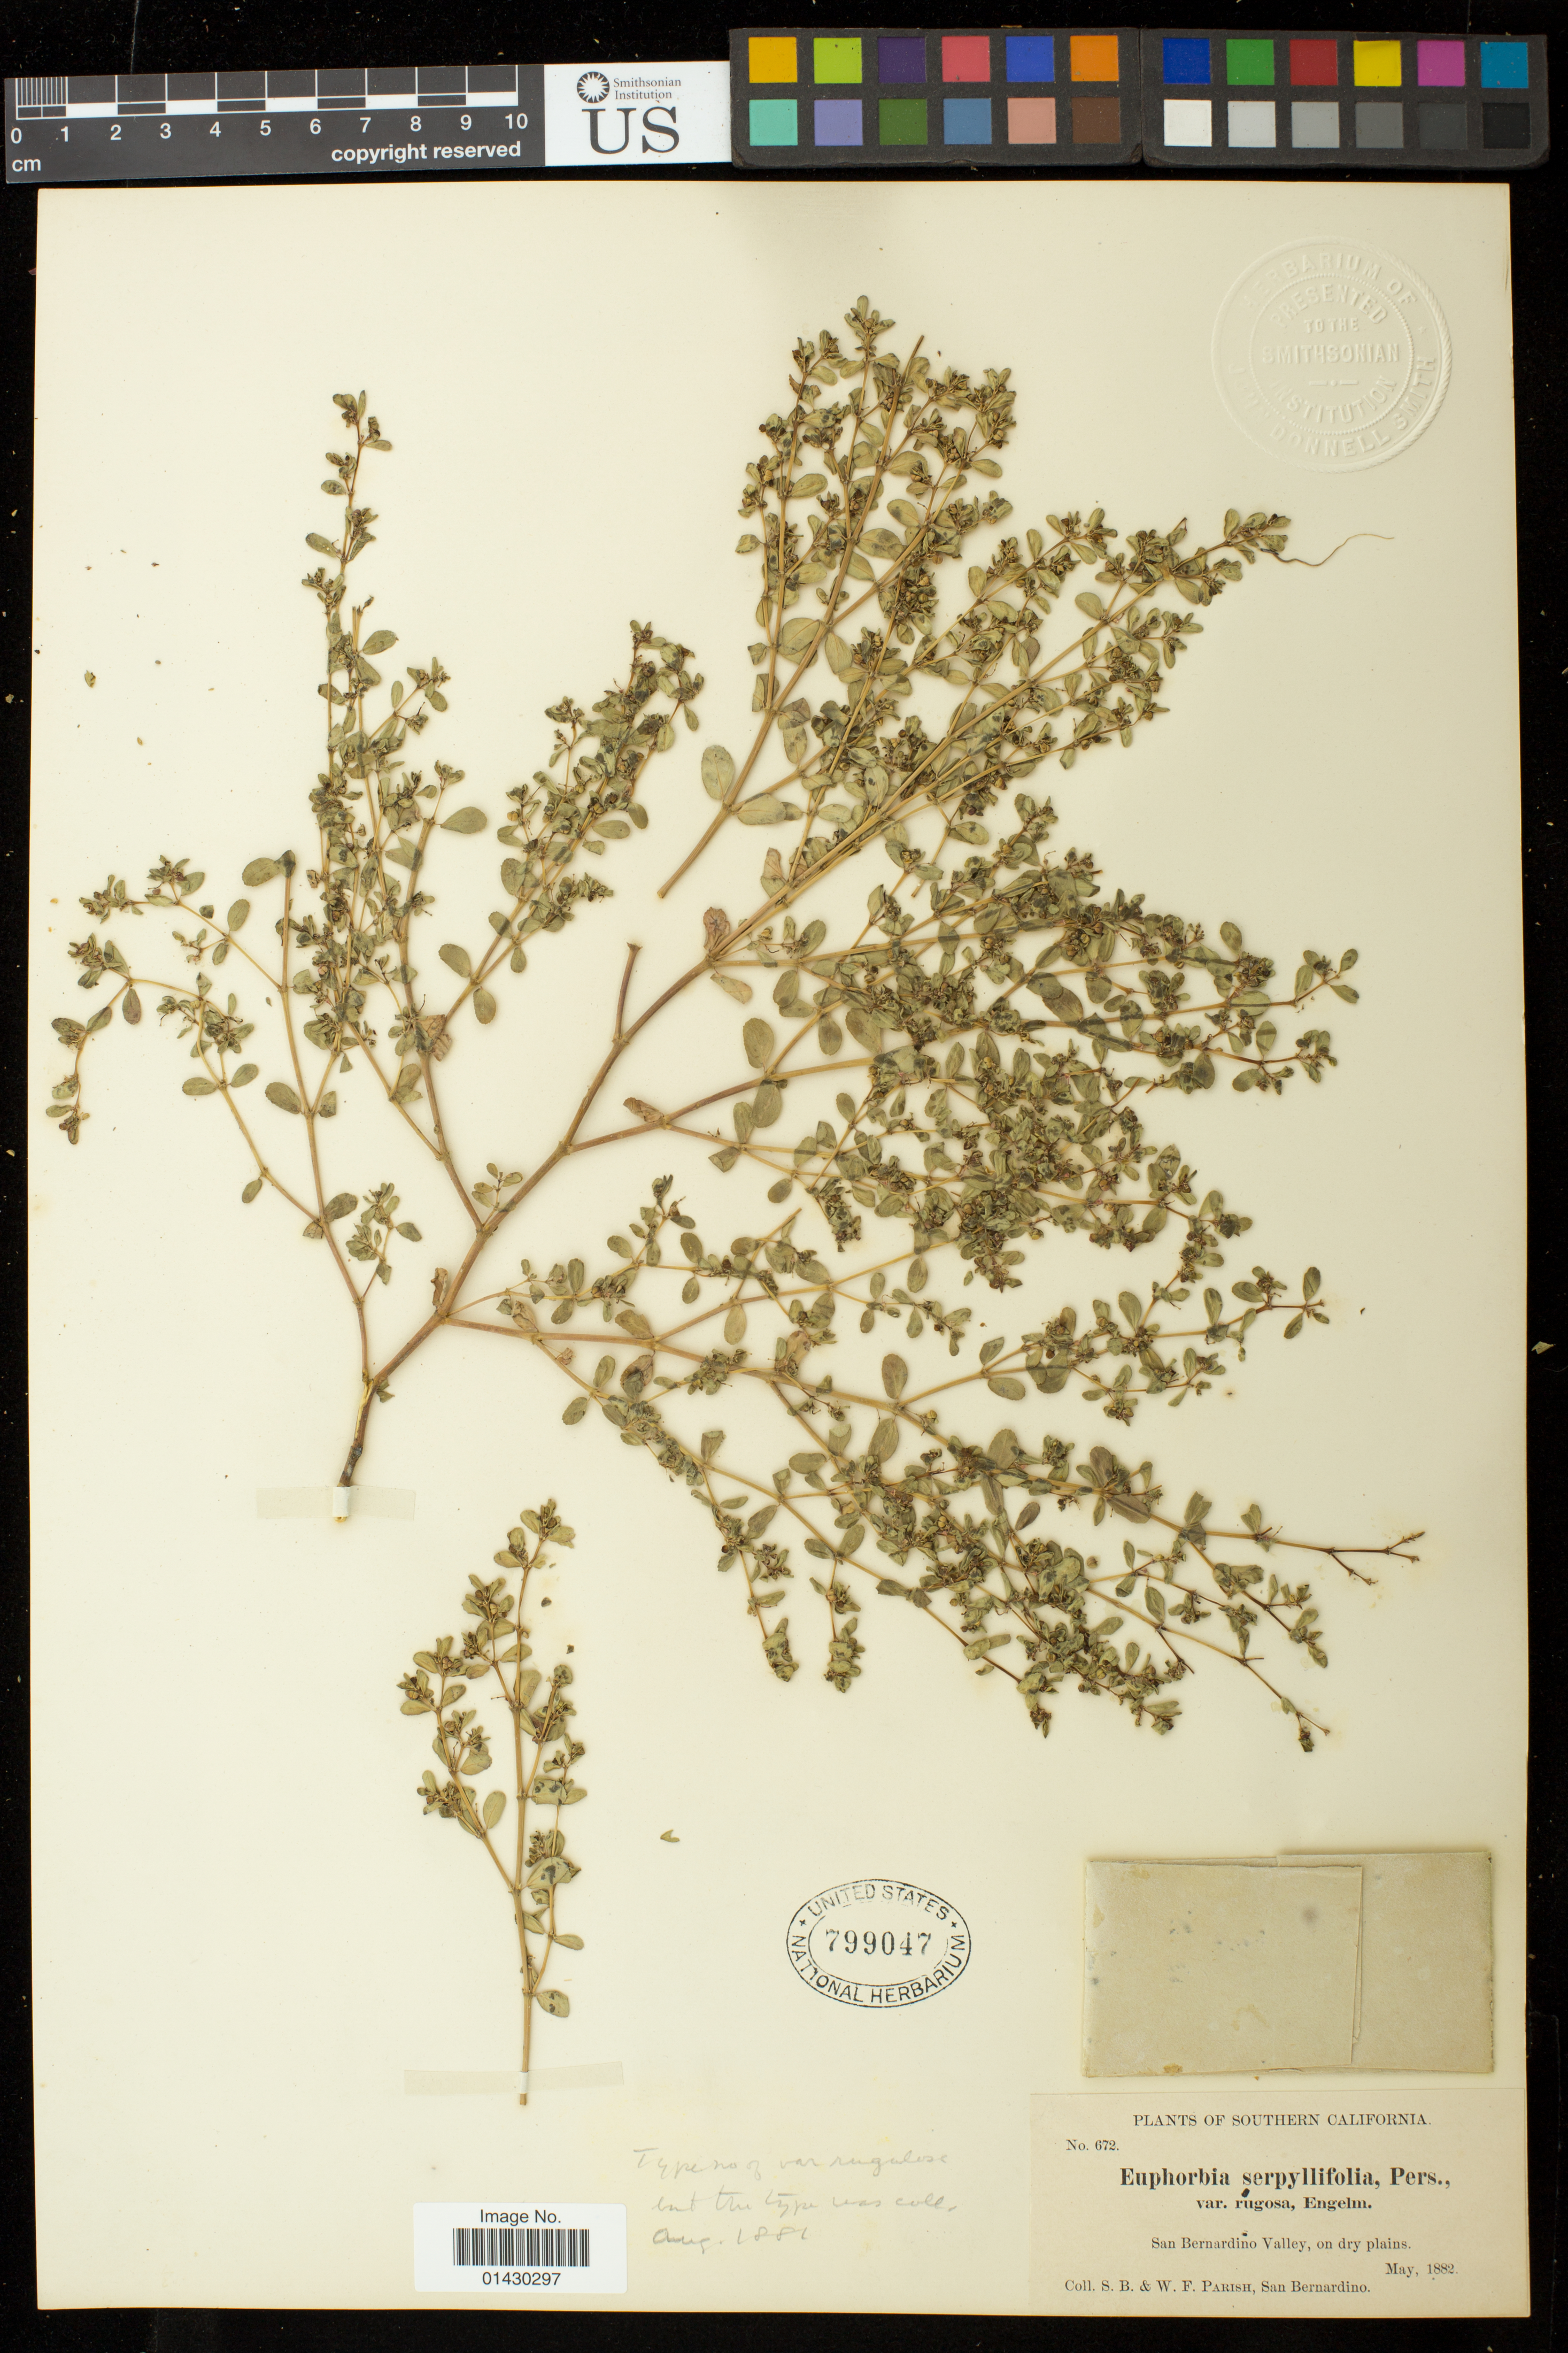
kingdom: Plantae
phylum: Tracheophyta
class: Magnoliopsida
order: Malpighiales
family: Euphorbiaceae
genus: Euphorbia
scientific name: Euphorbia serpillifolia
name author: Pers.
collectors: S. B. Parish & W. F. Parish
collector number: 672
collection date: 1882-05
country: United States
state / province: California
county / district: San Bernardino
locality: San Bernardino Valley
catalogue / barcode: US 799047